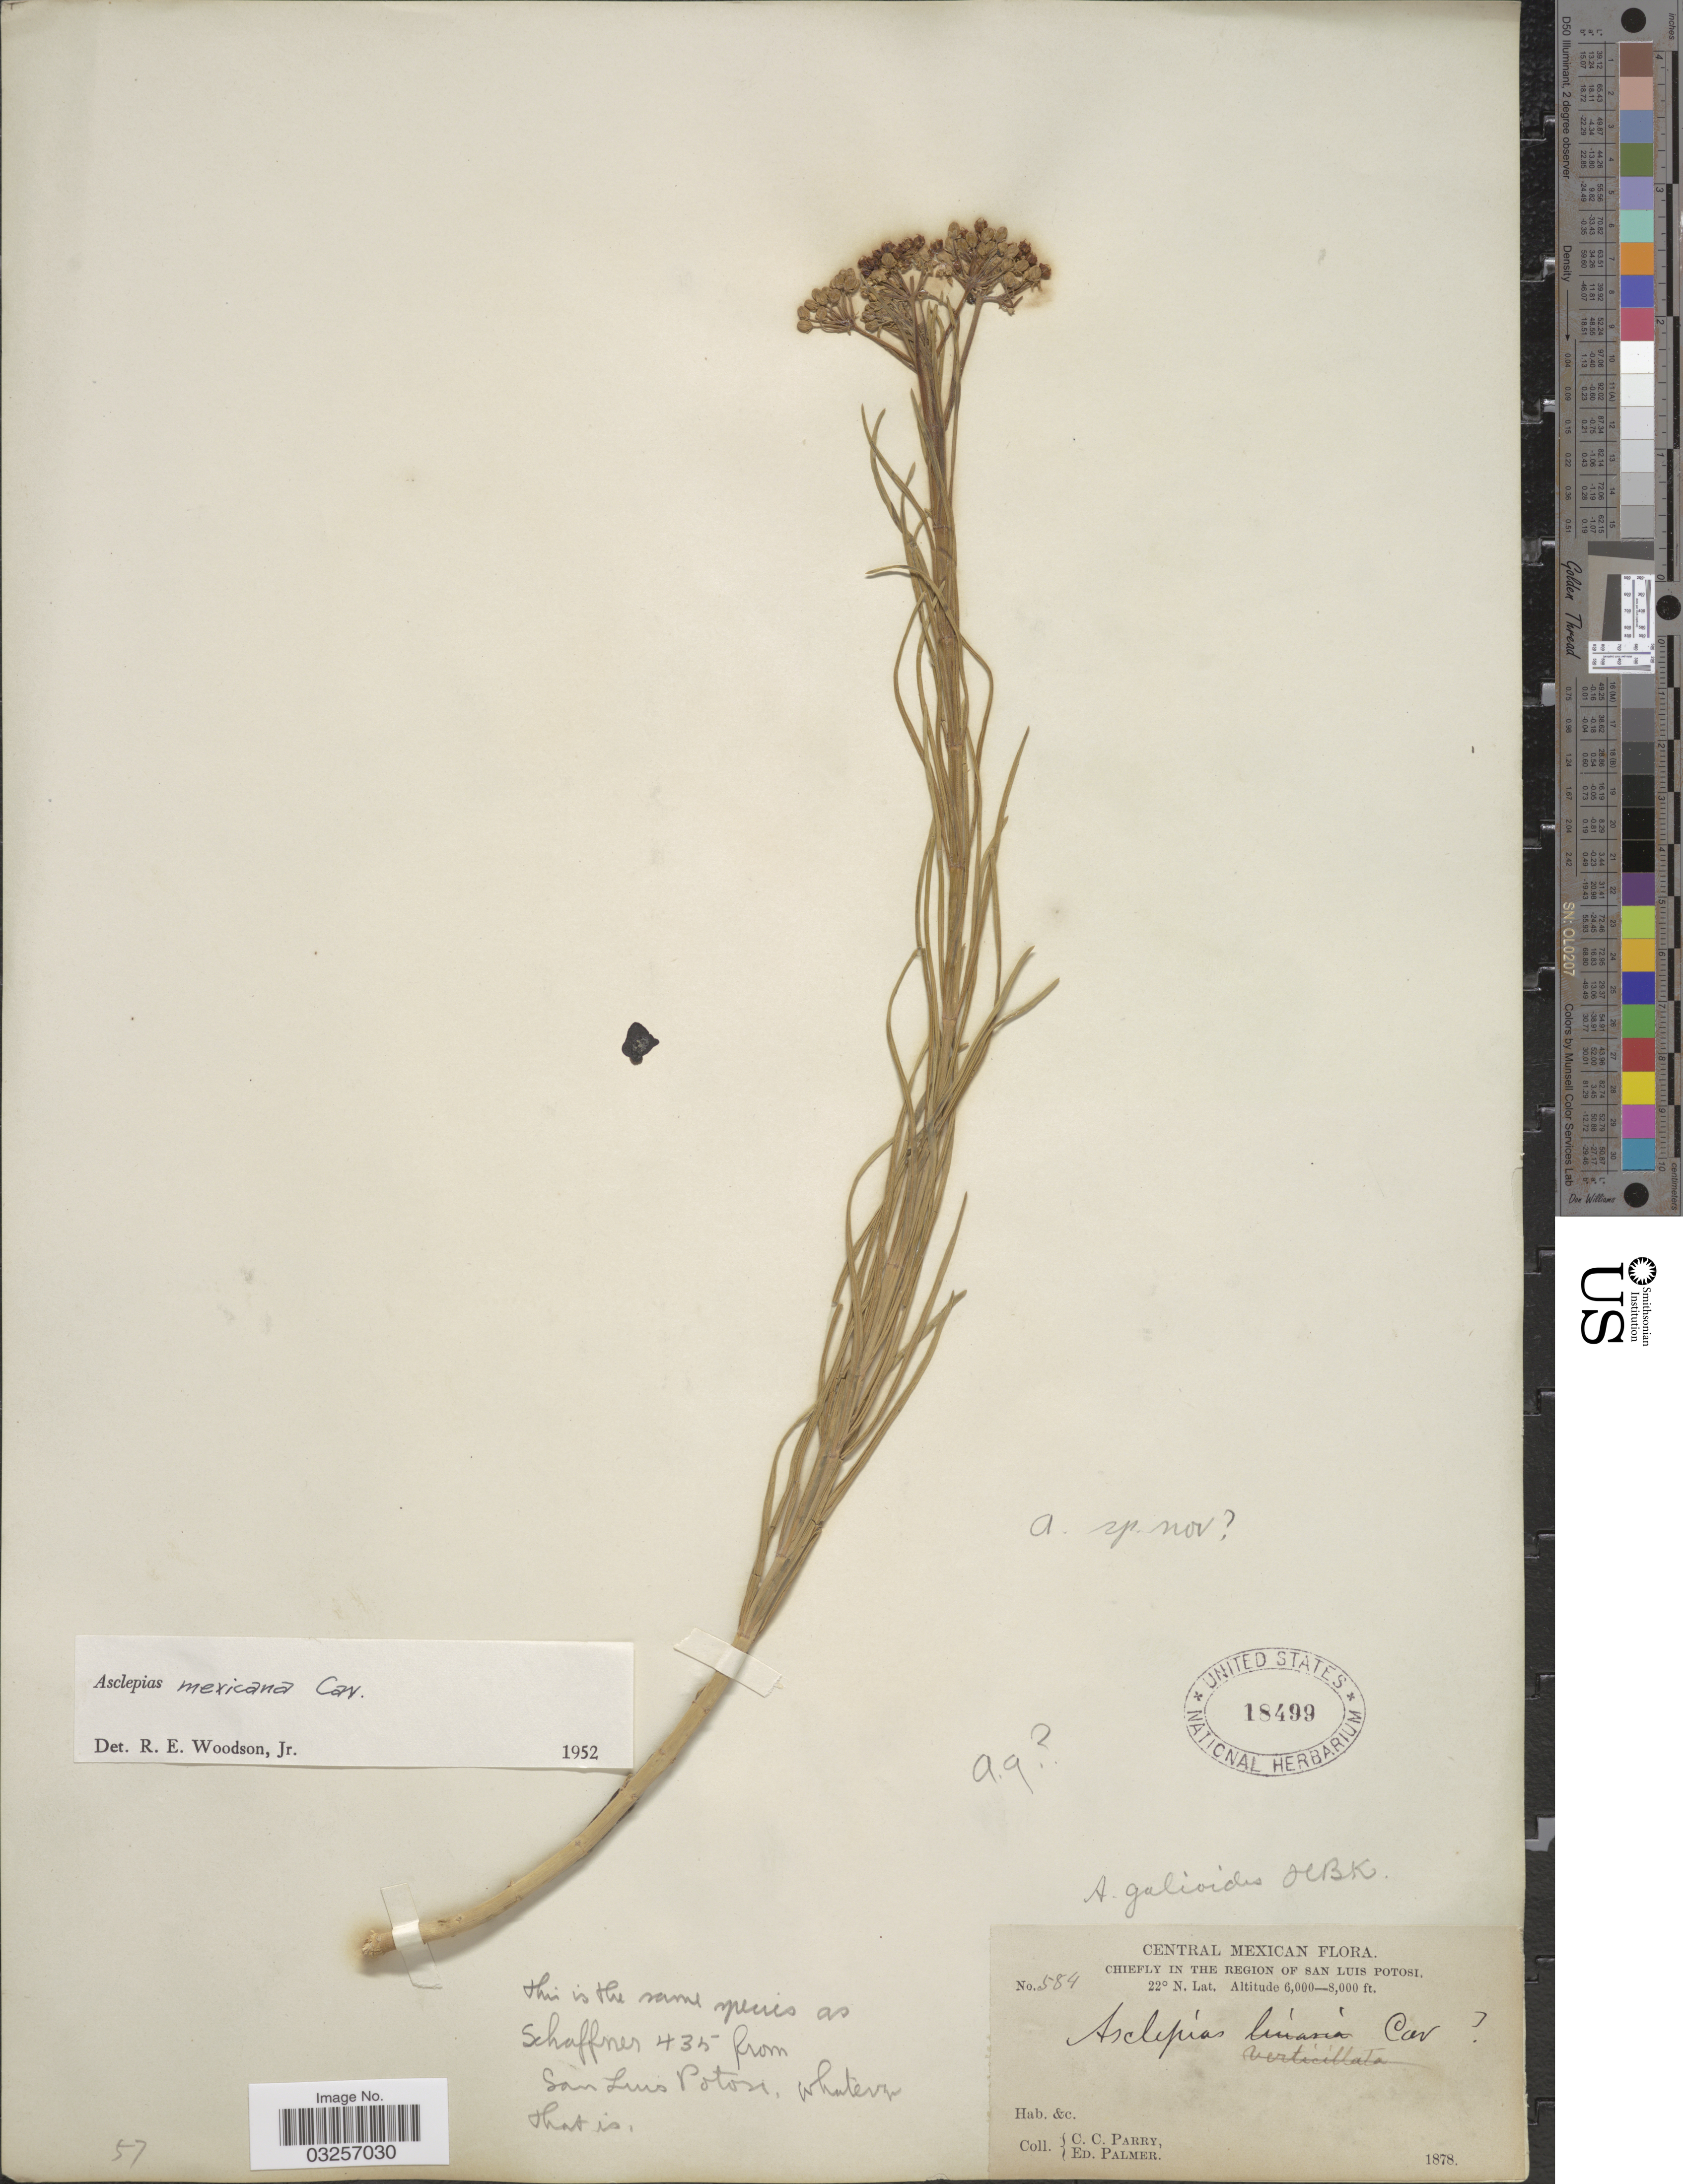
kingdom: Plantae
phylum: Tracheophyta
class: Magnoliopsida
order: Gentianales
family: Apocynaceae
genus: Asclepias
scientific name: Asclepias mexicana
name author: Cav.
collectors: C. C. Parry & E. Palmer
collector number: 584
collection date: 1878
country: Mexico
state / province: San Luis Potosí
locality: Central Mexican, chiefly in the region of San Luis Potosi.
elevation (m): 1829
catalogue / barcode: US 18499